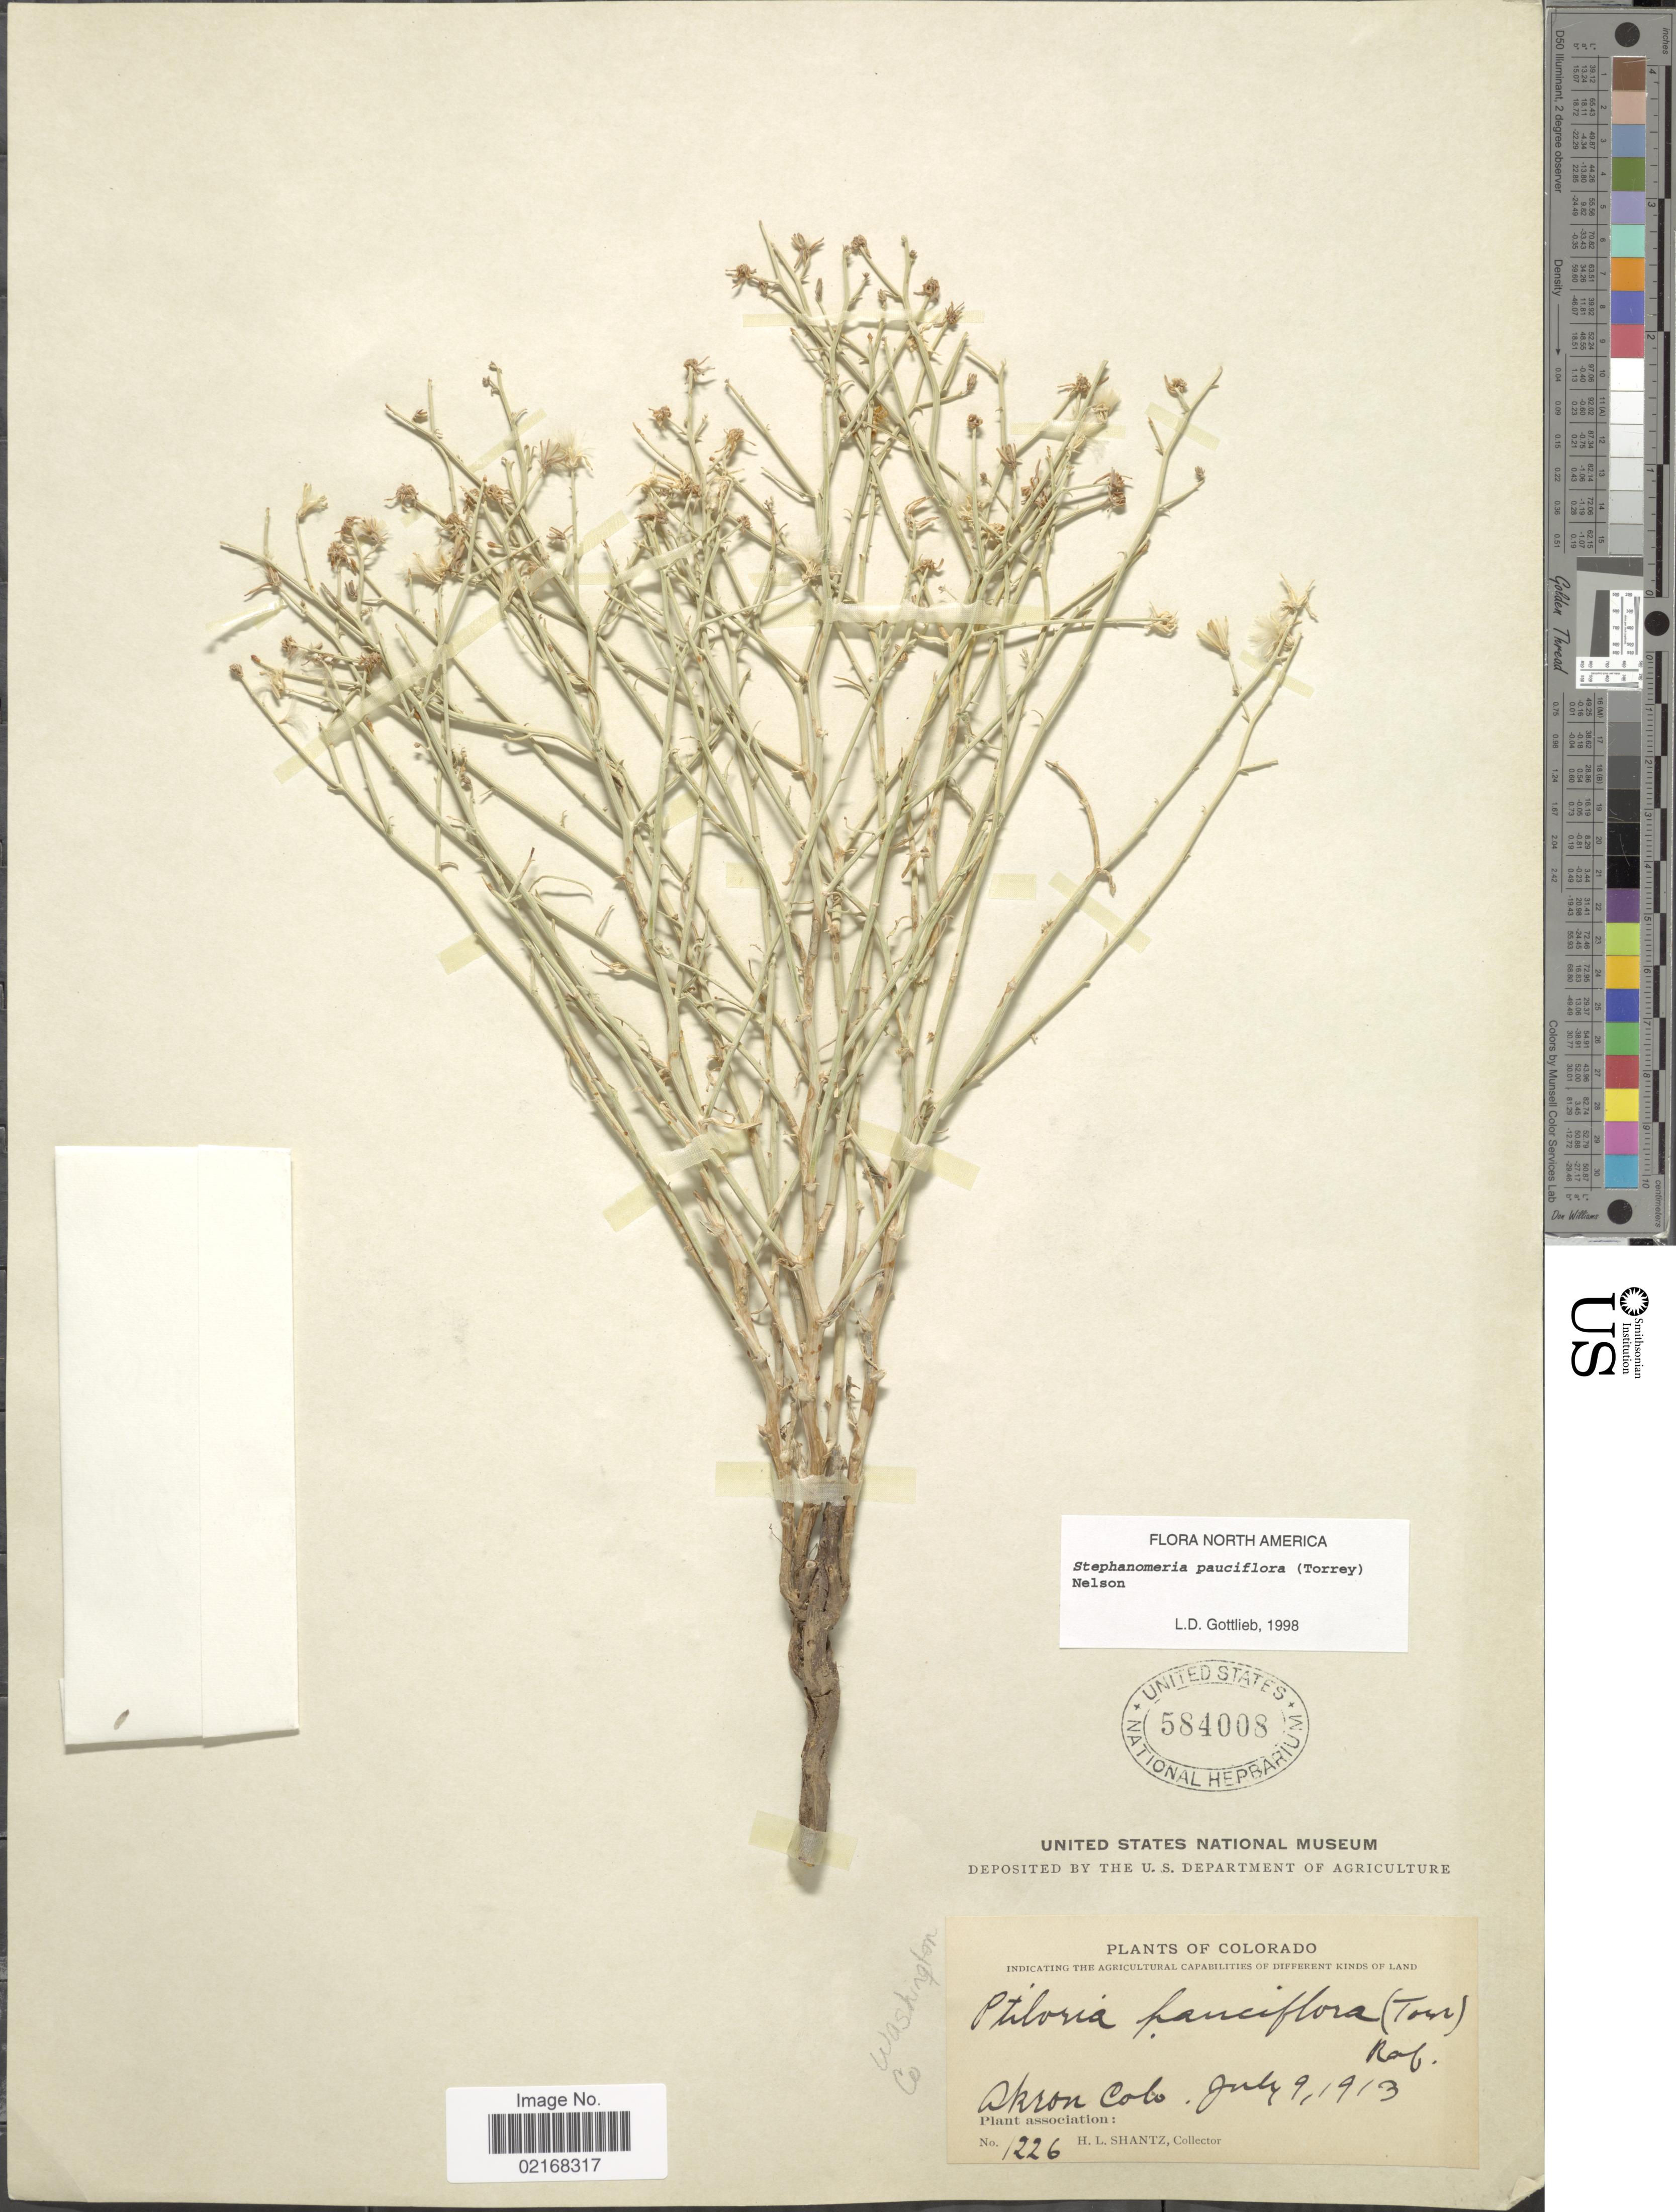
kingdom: Plantae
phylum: Tracheophyta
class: Magnoliopsida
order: Asterales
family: Asteraceae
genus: Stephanomeria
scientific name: Stephanomeria pauciflora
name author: (Torr.) A. Nelson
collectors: H. Shantz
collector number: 1226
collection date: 1913-07-09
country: United States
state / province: Colorado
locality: Akron Colo. Washington Co.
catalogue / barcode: US 584008